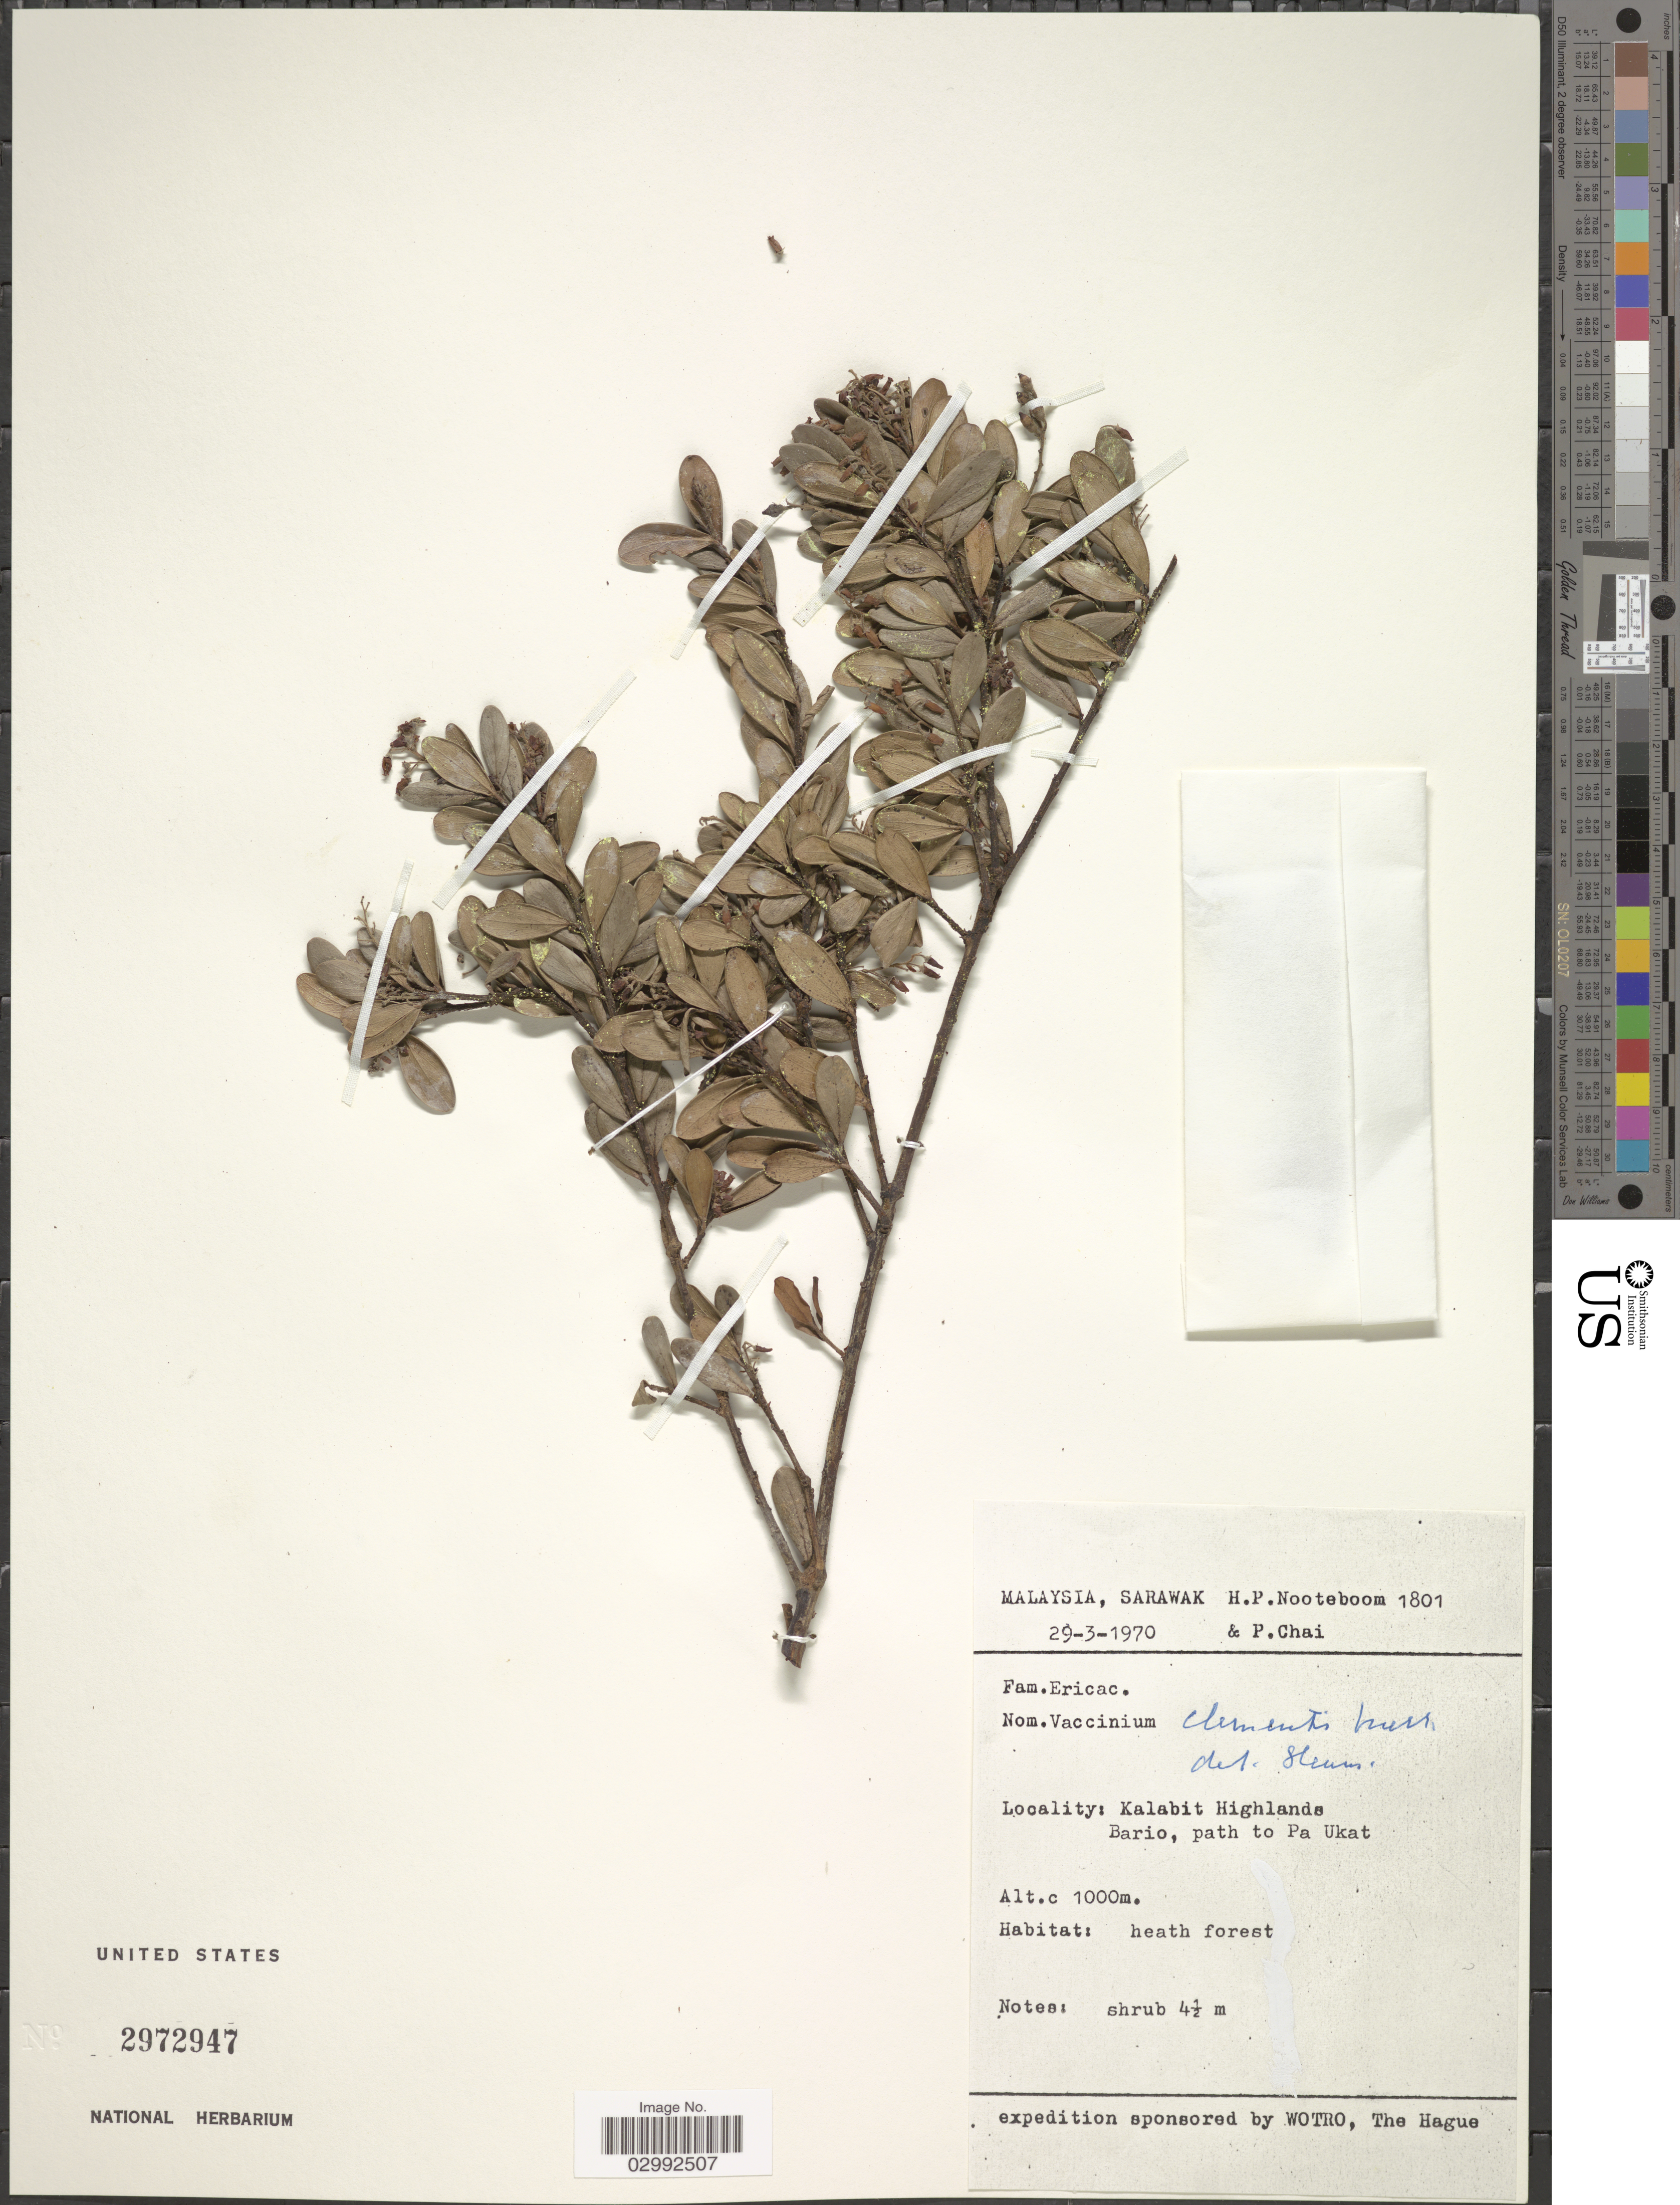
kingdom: Plantae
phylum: Tracheophyta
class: Magnoliopsida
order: Ericales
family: Ericaceae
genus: Vaccinium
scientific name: Vaccinium clementis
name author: Merr.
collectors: H. P. Nooteboom & P. Chai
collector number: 1801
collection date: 1970-03-29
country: Malaysia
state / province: Sarawak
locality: Kalabit Highlands, Bario, path to Pa Ukat.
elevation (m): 1000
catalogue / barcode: US 2972947